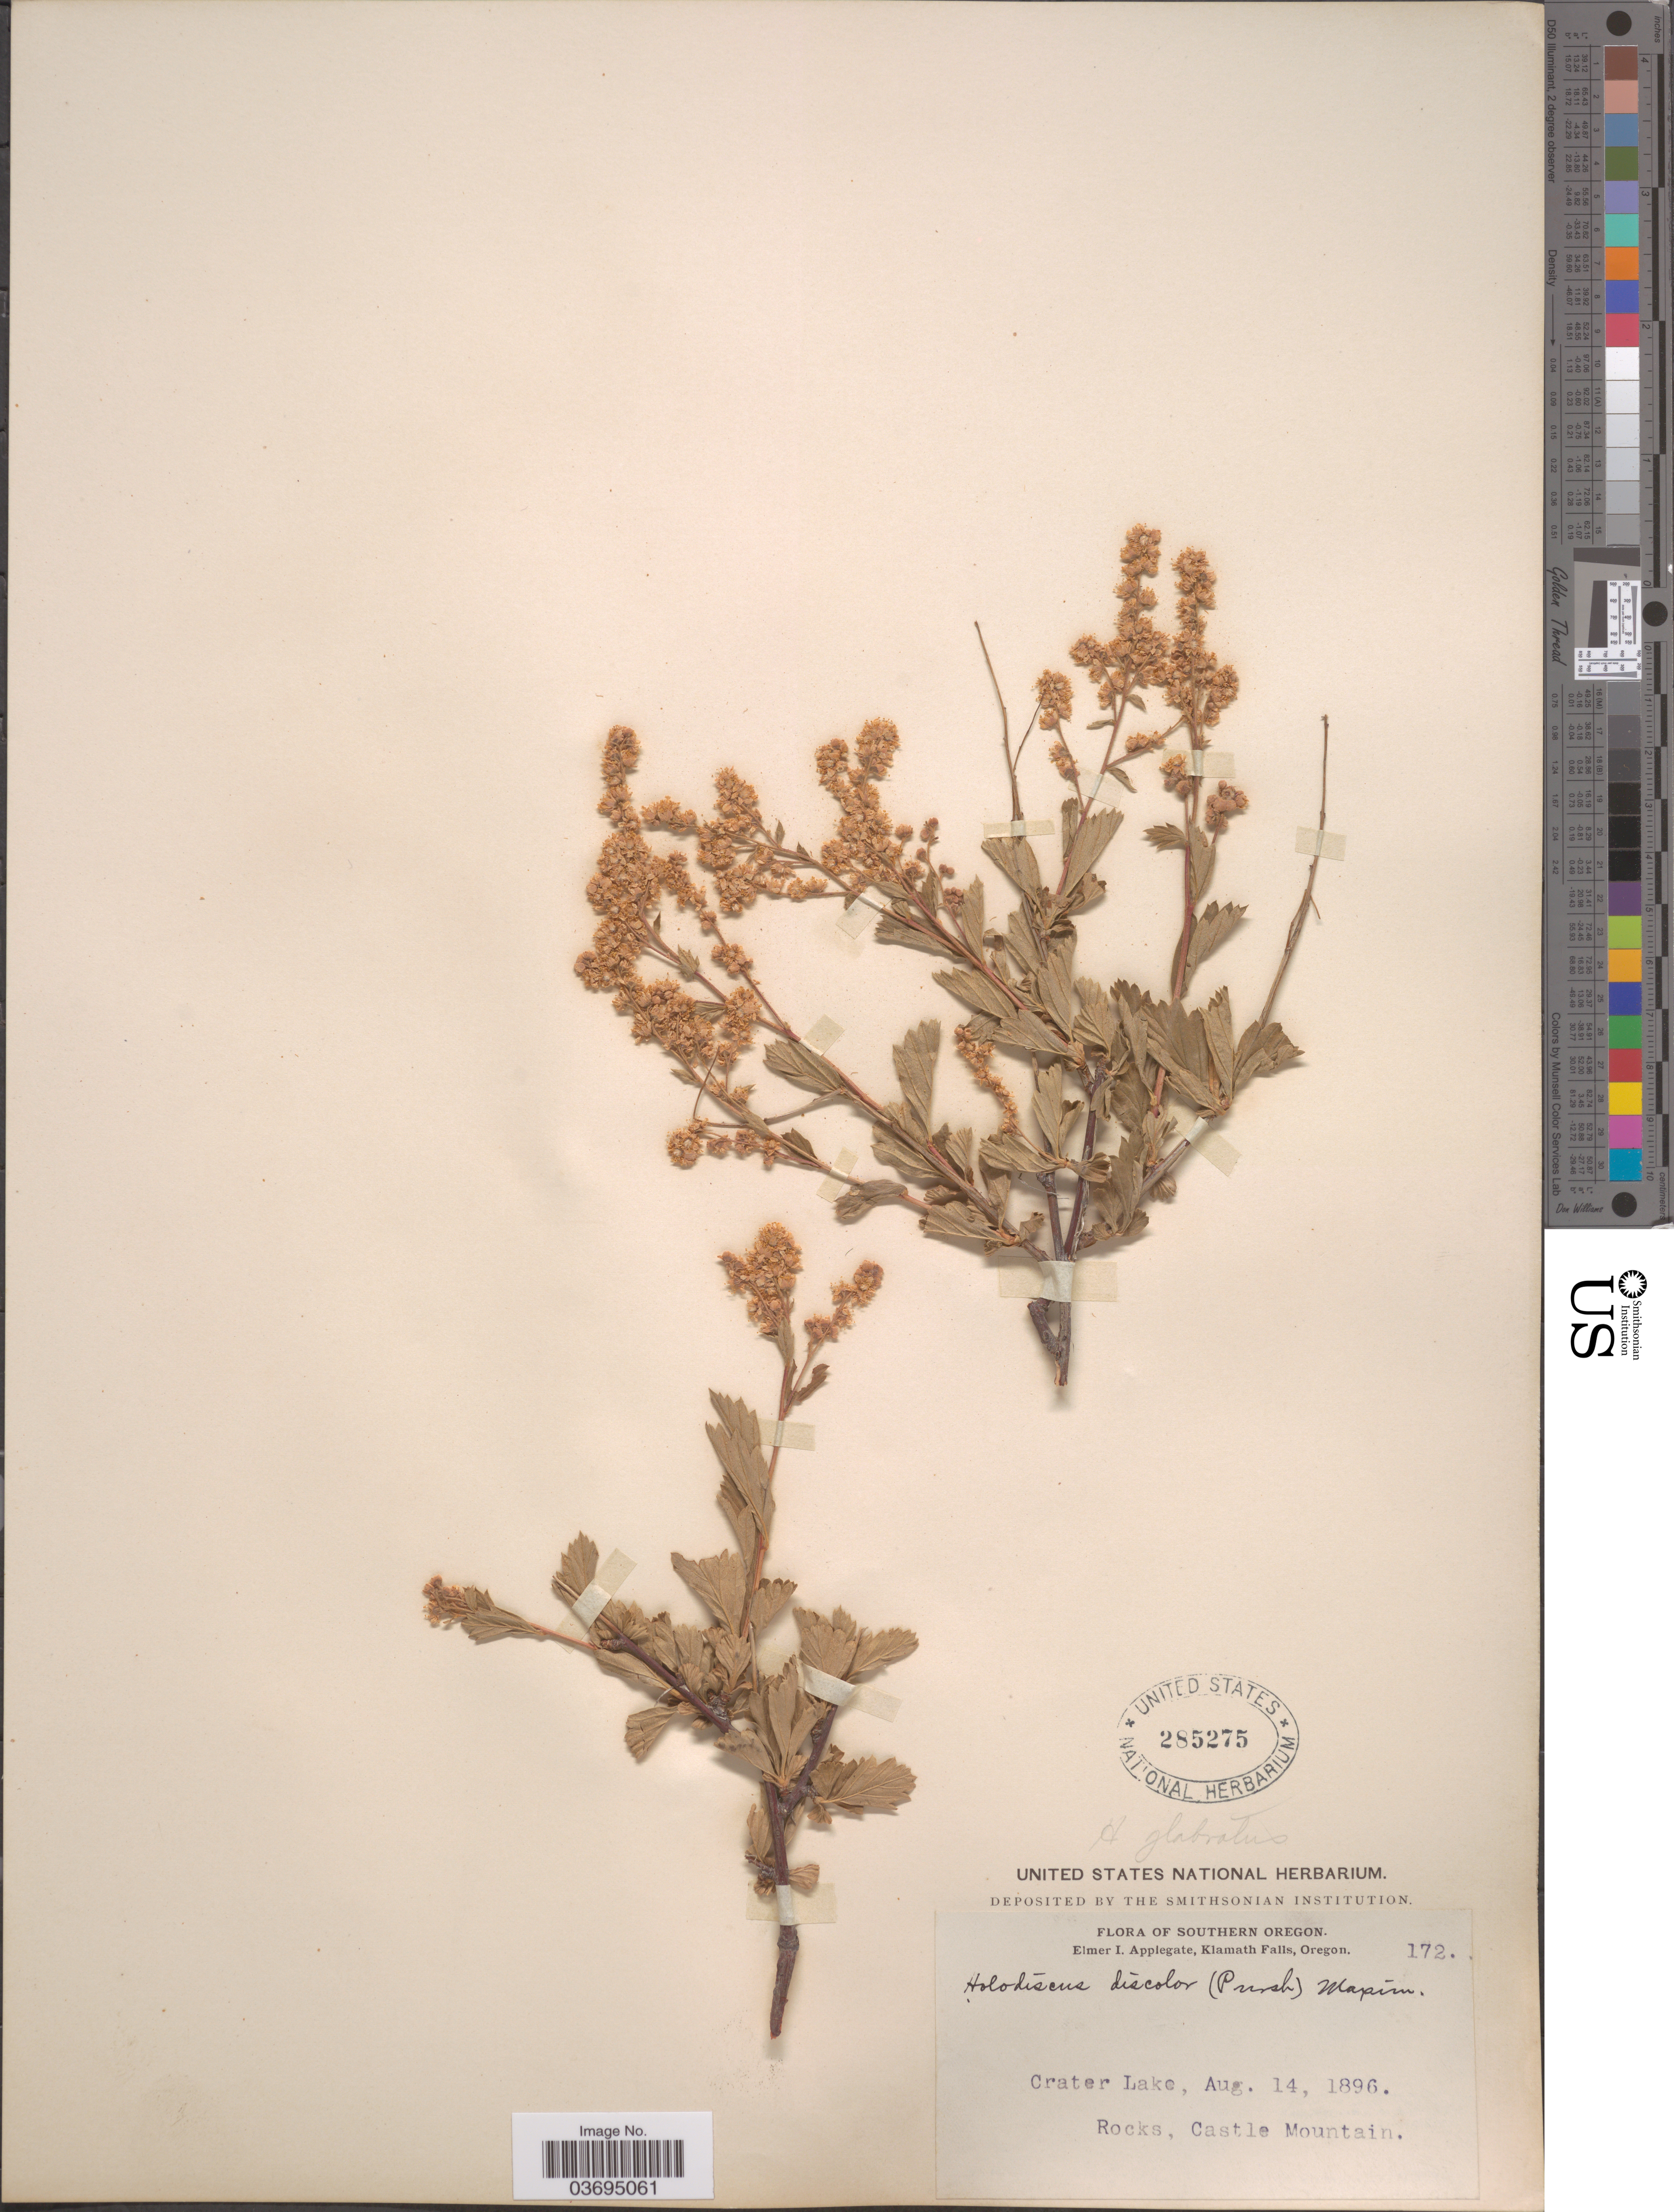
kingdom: Plantae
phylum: Tracheophyta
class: Magnoliopsida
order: Rosales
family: Rosaceae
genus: Holodiscus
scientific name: Holodiscus discolor var. glabrescens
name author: (Greenm.) Jeps.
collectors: E. I. Applegate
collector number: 172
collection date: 1896-08-14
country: United States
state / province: Oregon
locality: Southern Oregon. Crater Lake. Castle Mountain.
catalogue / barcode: US 285275